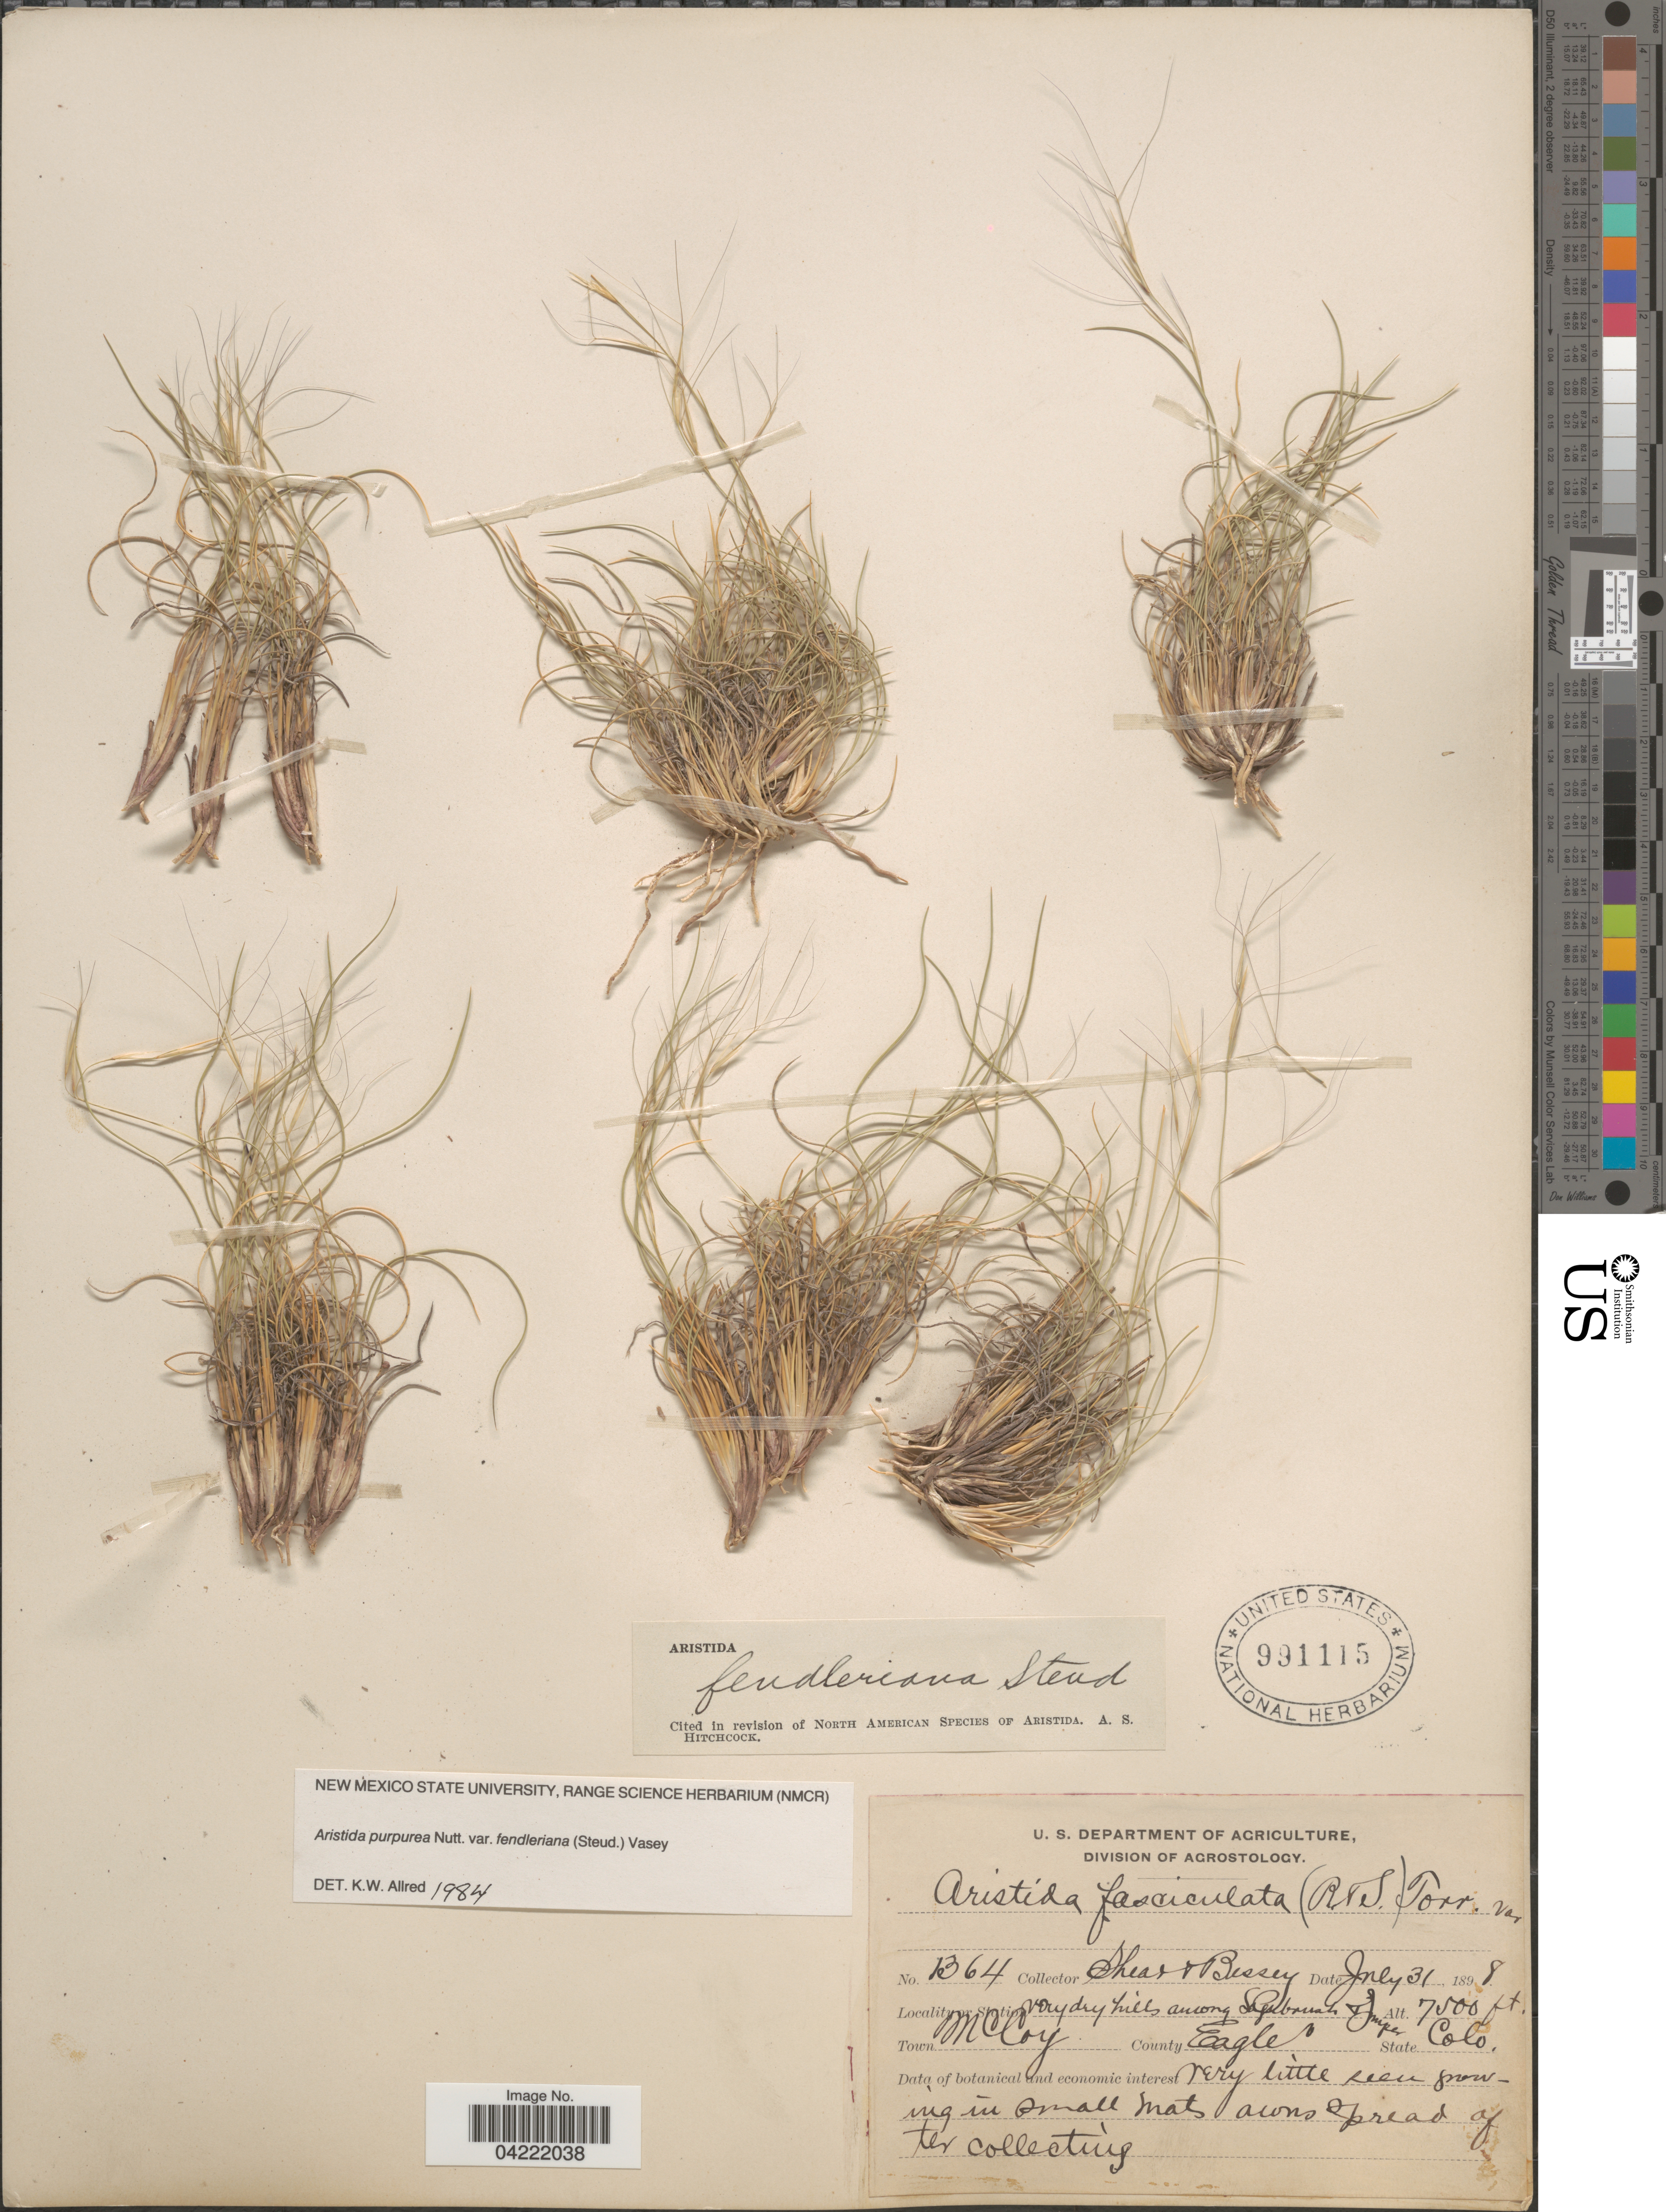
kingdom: Plantae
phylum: Tracheophyta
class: Liliopsida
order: Poales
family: Poaceae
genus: Aristida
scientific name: Aristida purpurea var. fendleriana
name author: (Steud.) Vasey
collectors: -- Shear & -. Bessey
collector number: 1364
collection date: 1898-07-31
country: United States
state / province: Colorado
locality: Town McCoy. County Eagle.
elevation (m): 2286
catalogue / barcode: US 991115